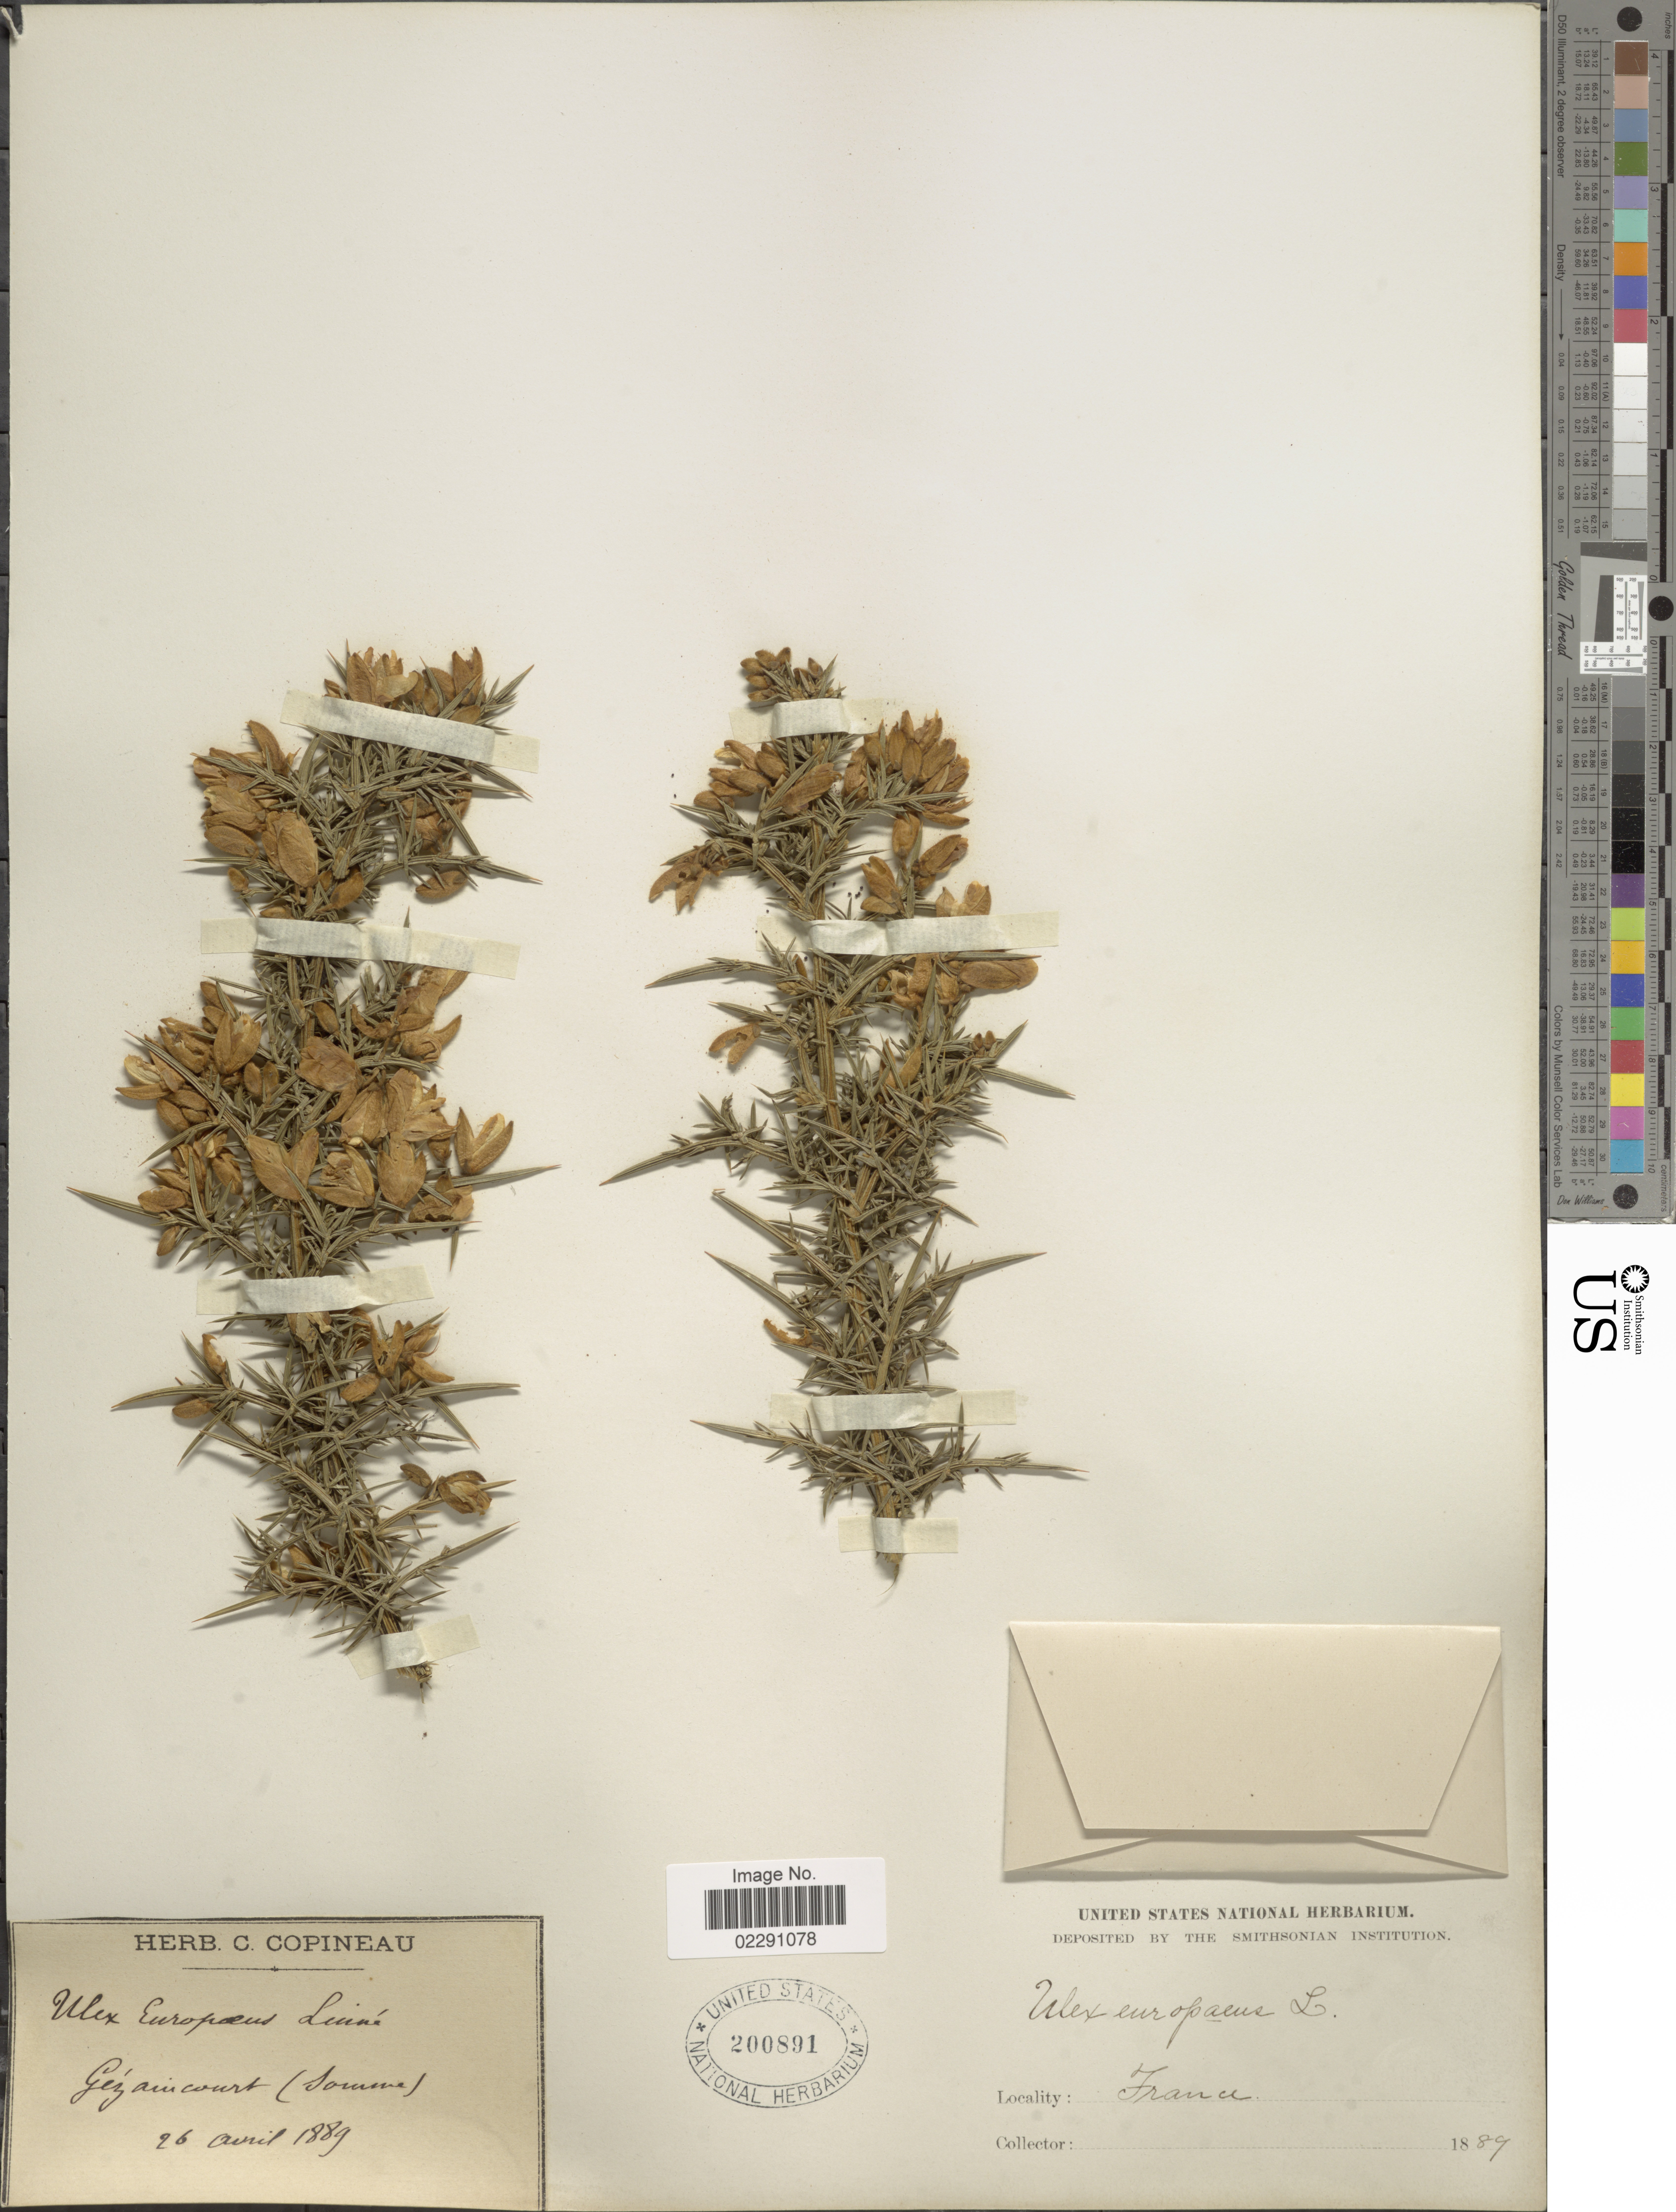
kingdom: Plantae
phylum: Tracheophyta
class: Magnoliopsida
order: Fabales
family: Fabaceae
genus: Ulex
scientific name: Ulex europaeus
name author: L.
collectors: ex herb. C. Copineau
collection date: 1889-04-26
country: France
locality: Gezanicourt (Somme)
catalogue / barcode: US 200891